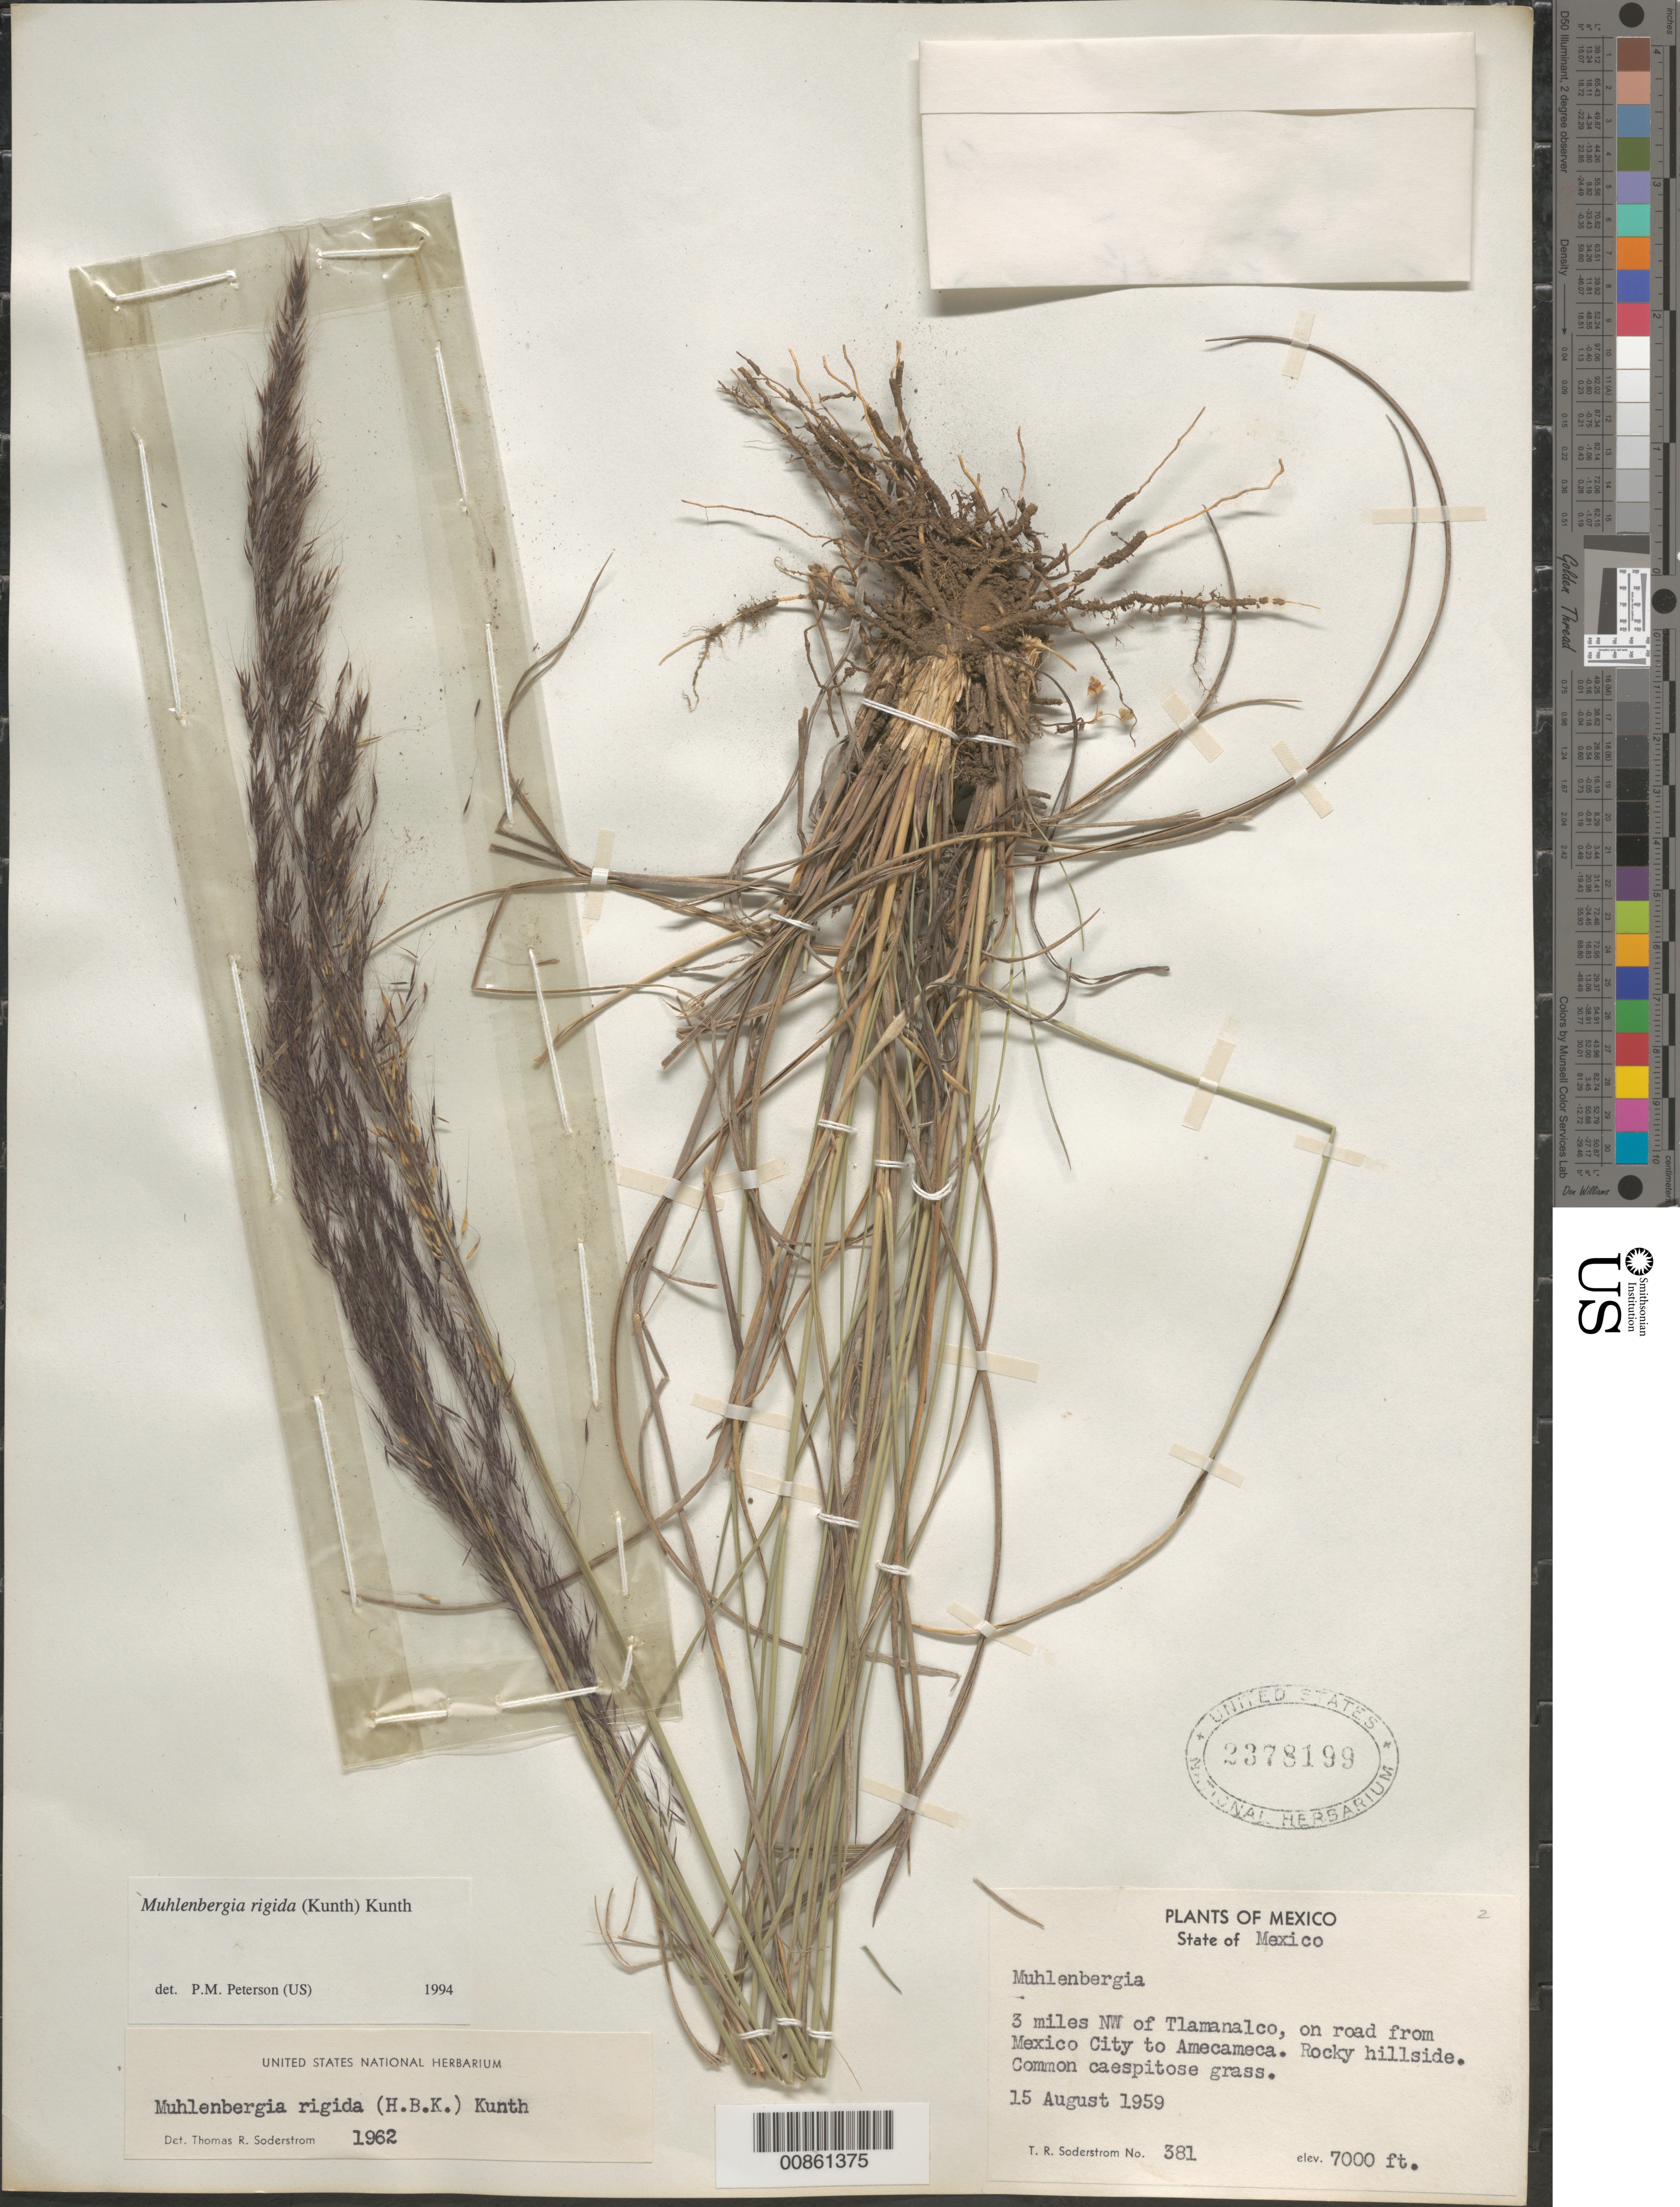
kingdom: Plantae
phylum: Tracheophyta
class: Liliopsida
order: Poales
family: Poaceae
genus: Muhlenbergia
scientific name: Muhlenbergia rigida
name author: (Kunth) Kunth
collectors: T. R. Soderstrom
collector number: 381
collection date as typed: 15 Aug 1959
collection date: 1959-08-15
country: Mexico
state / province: México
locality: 3 mi NW of Tlalmanalco, on road from Mexico city to Amecameca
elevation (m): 2134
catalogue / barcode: US 2378199